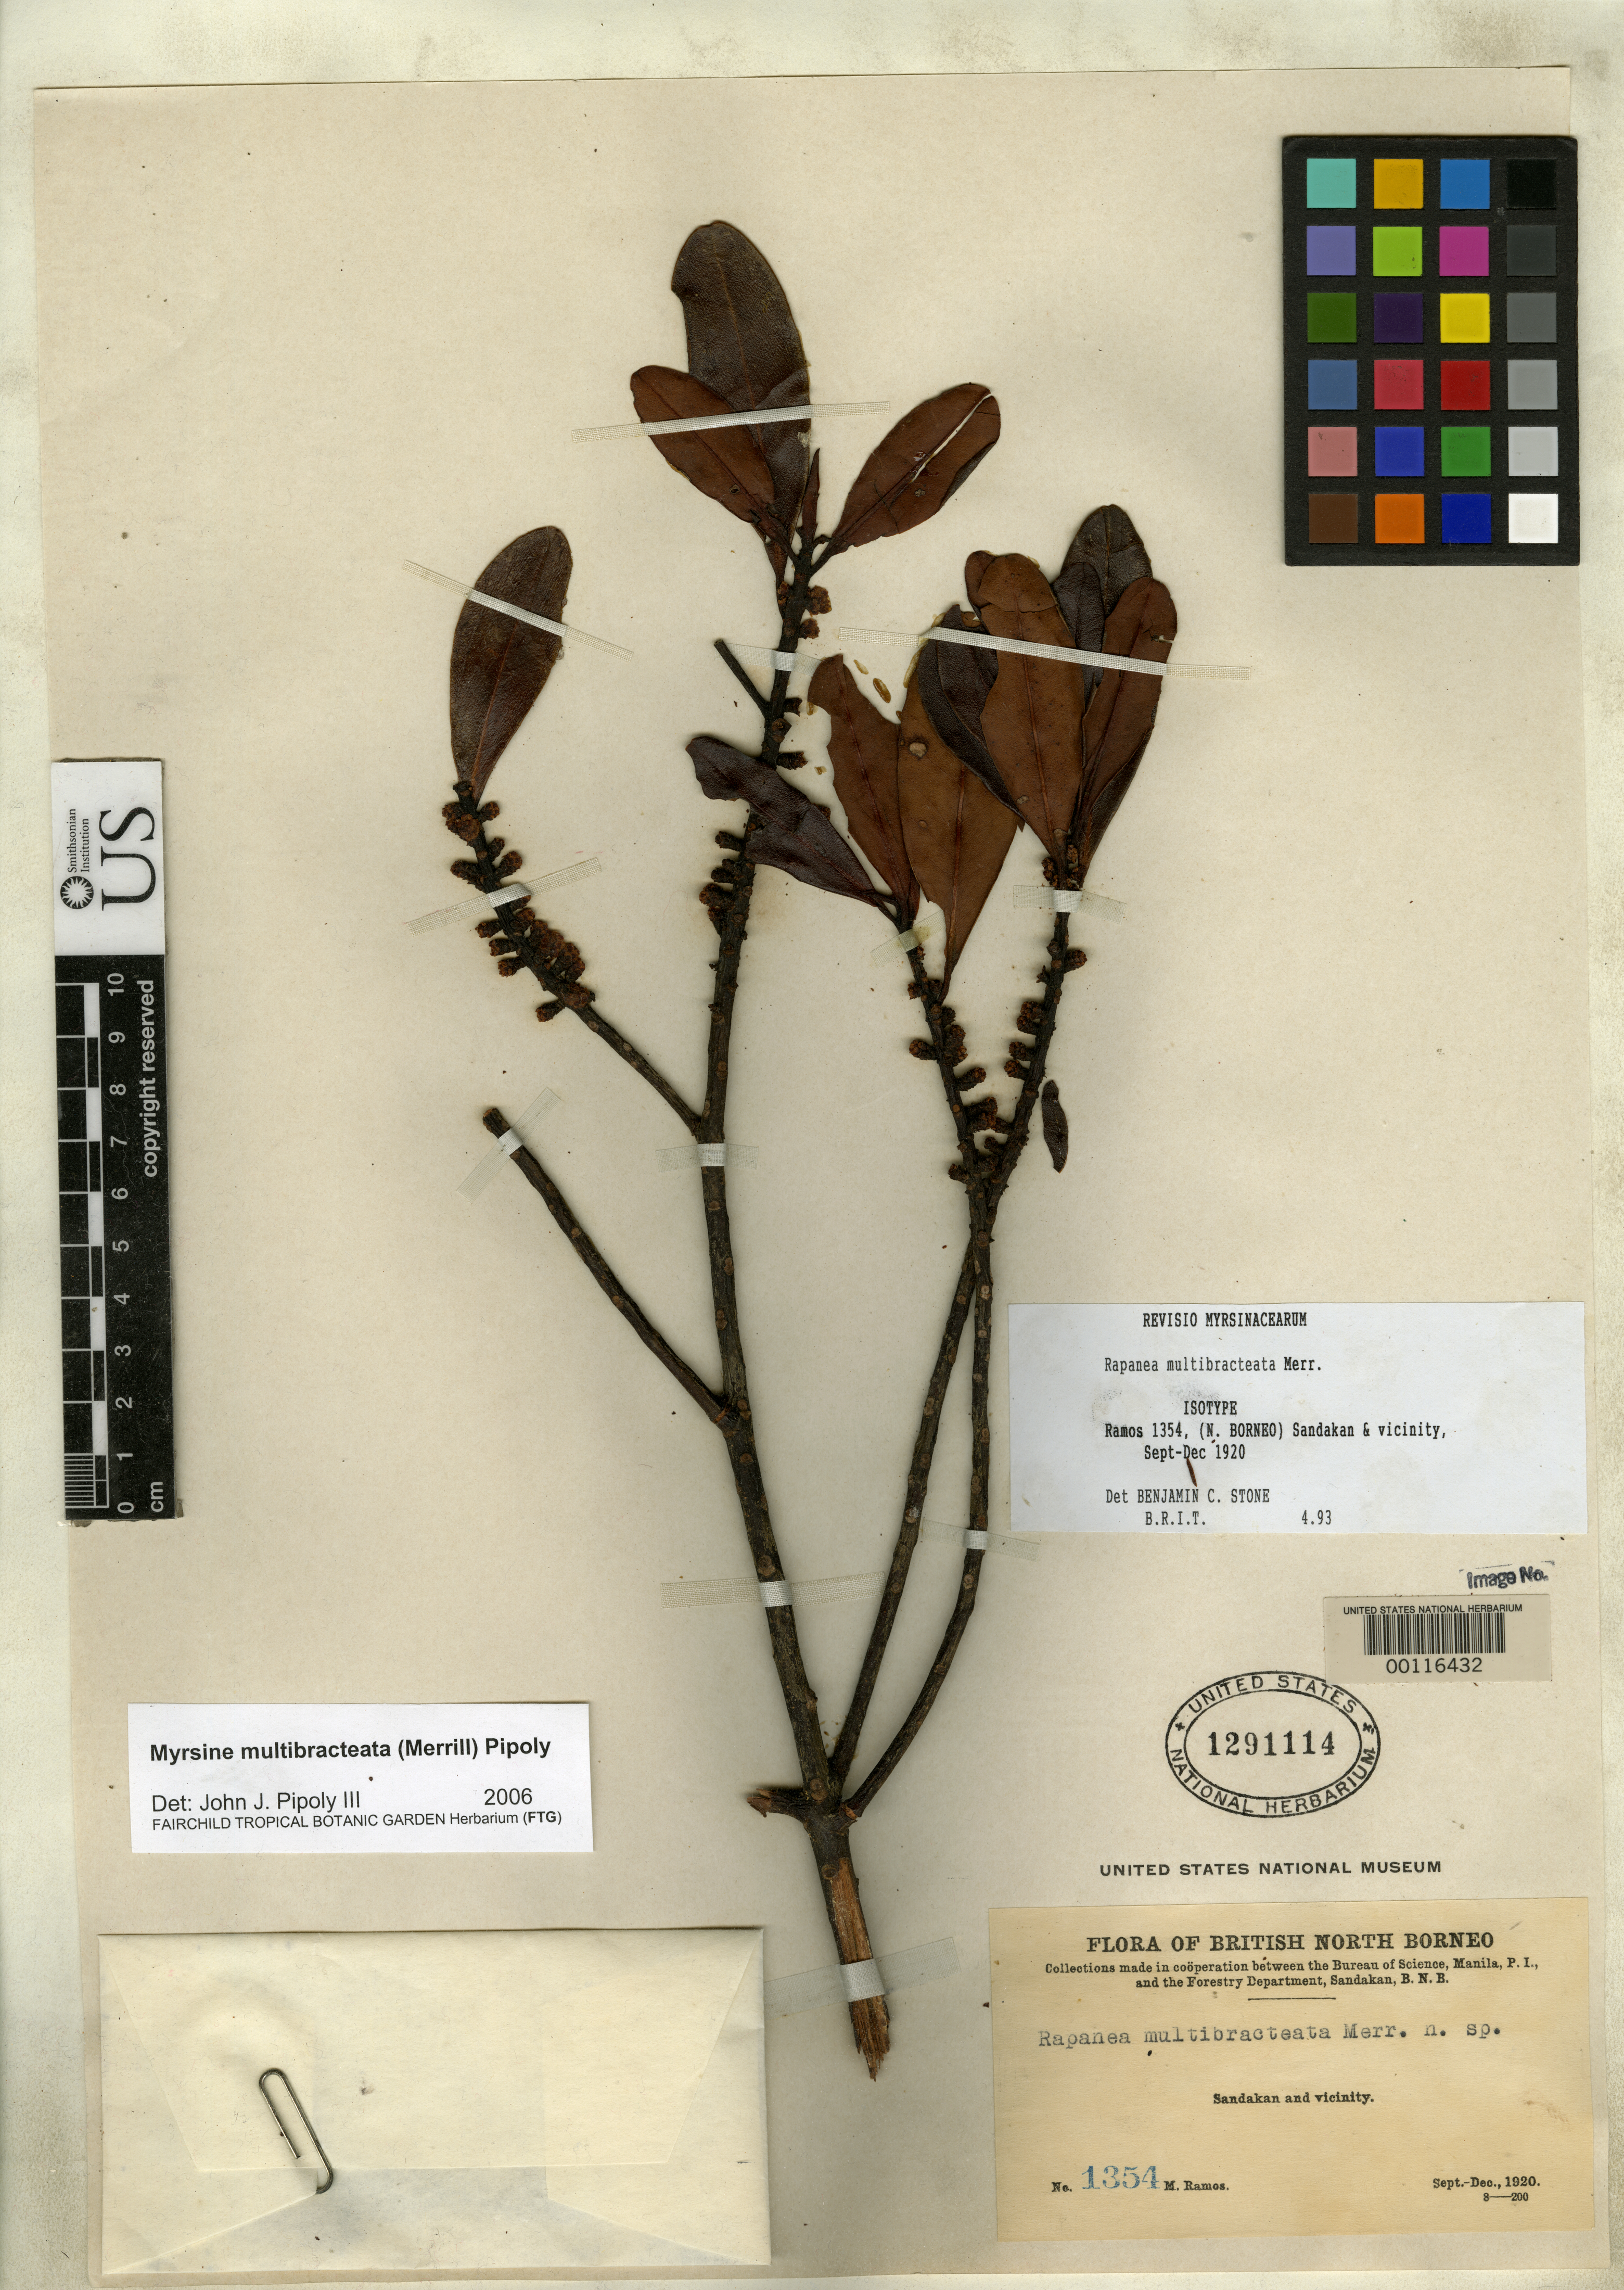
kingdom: Plantae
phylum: Tracheophyta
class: Magnoliopsida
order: Ericales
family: Primulaceae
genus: Rapanea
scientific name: Rapanea multibracteata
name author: Merr.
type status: Isotype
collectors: M. Ramos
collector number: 1354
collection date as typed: Sep 1920 to -- Oct 1920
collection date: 1920-09/1920-10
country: Malaysia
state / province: Sabah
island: Borneo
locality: Sandakan and vicinity.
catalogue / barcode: US 1291114